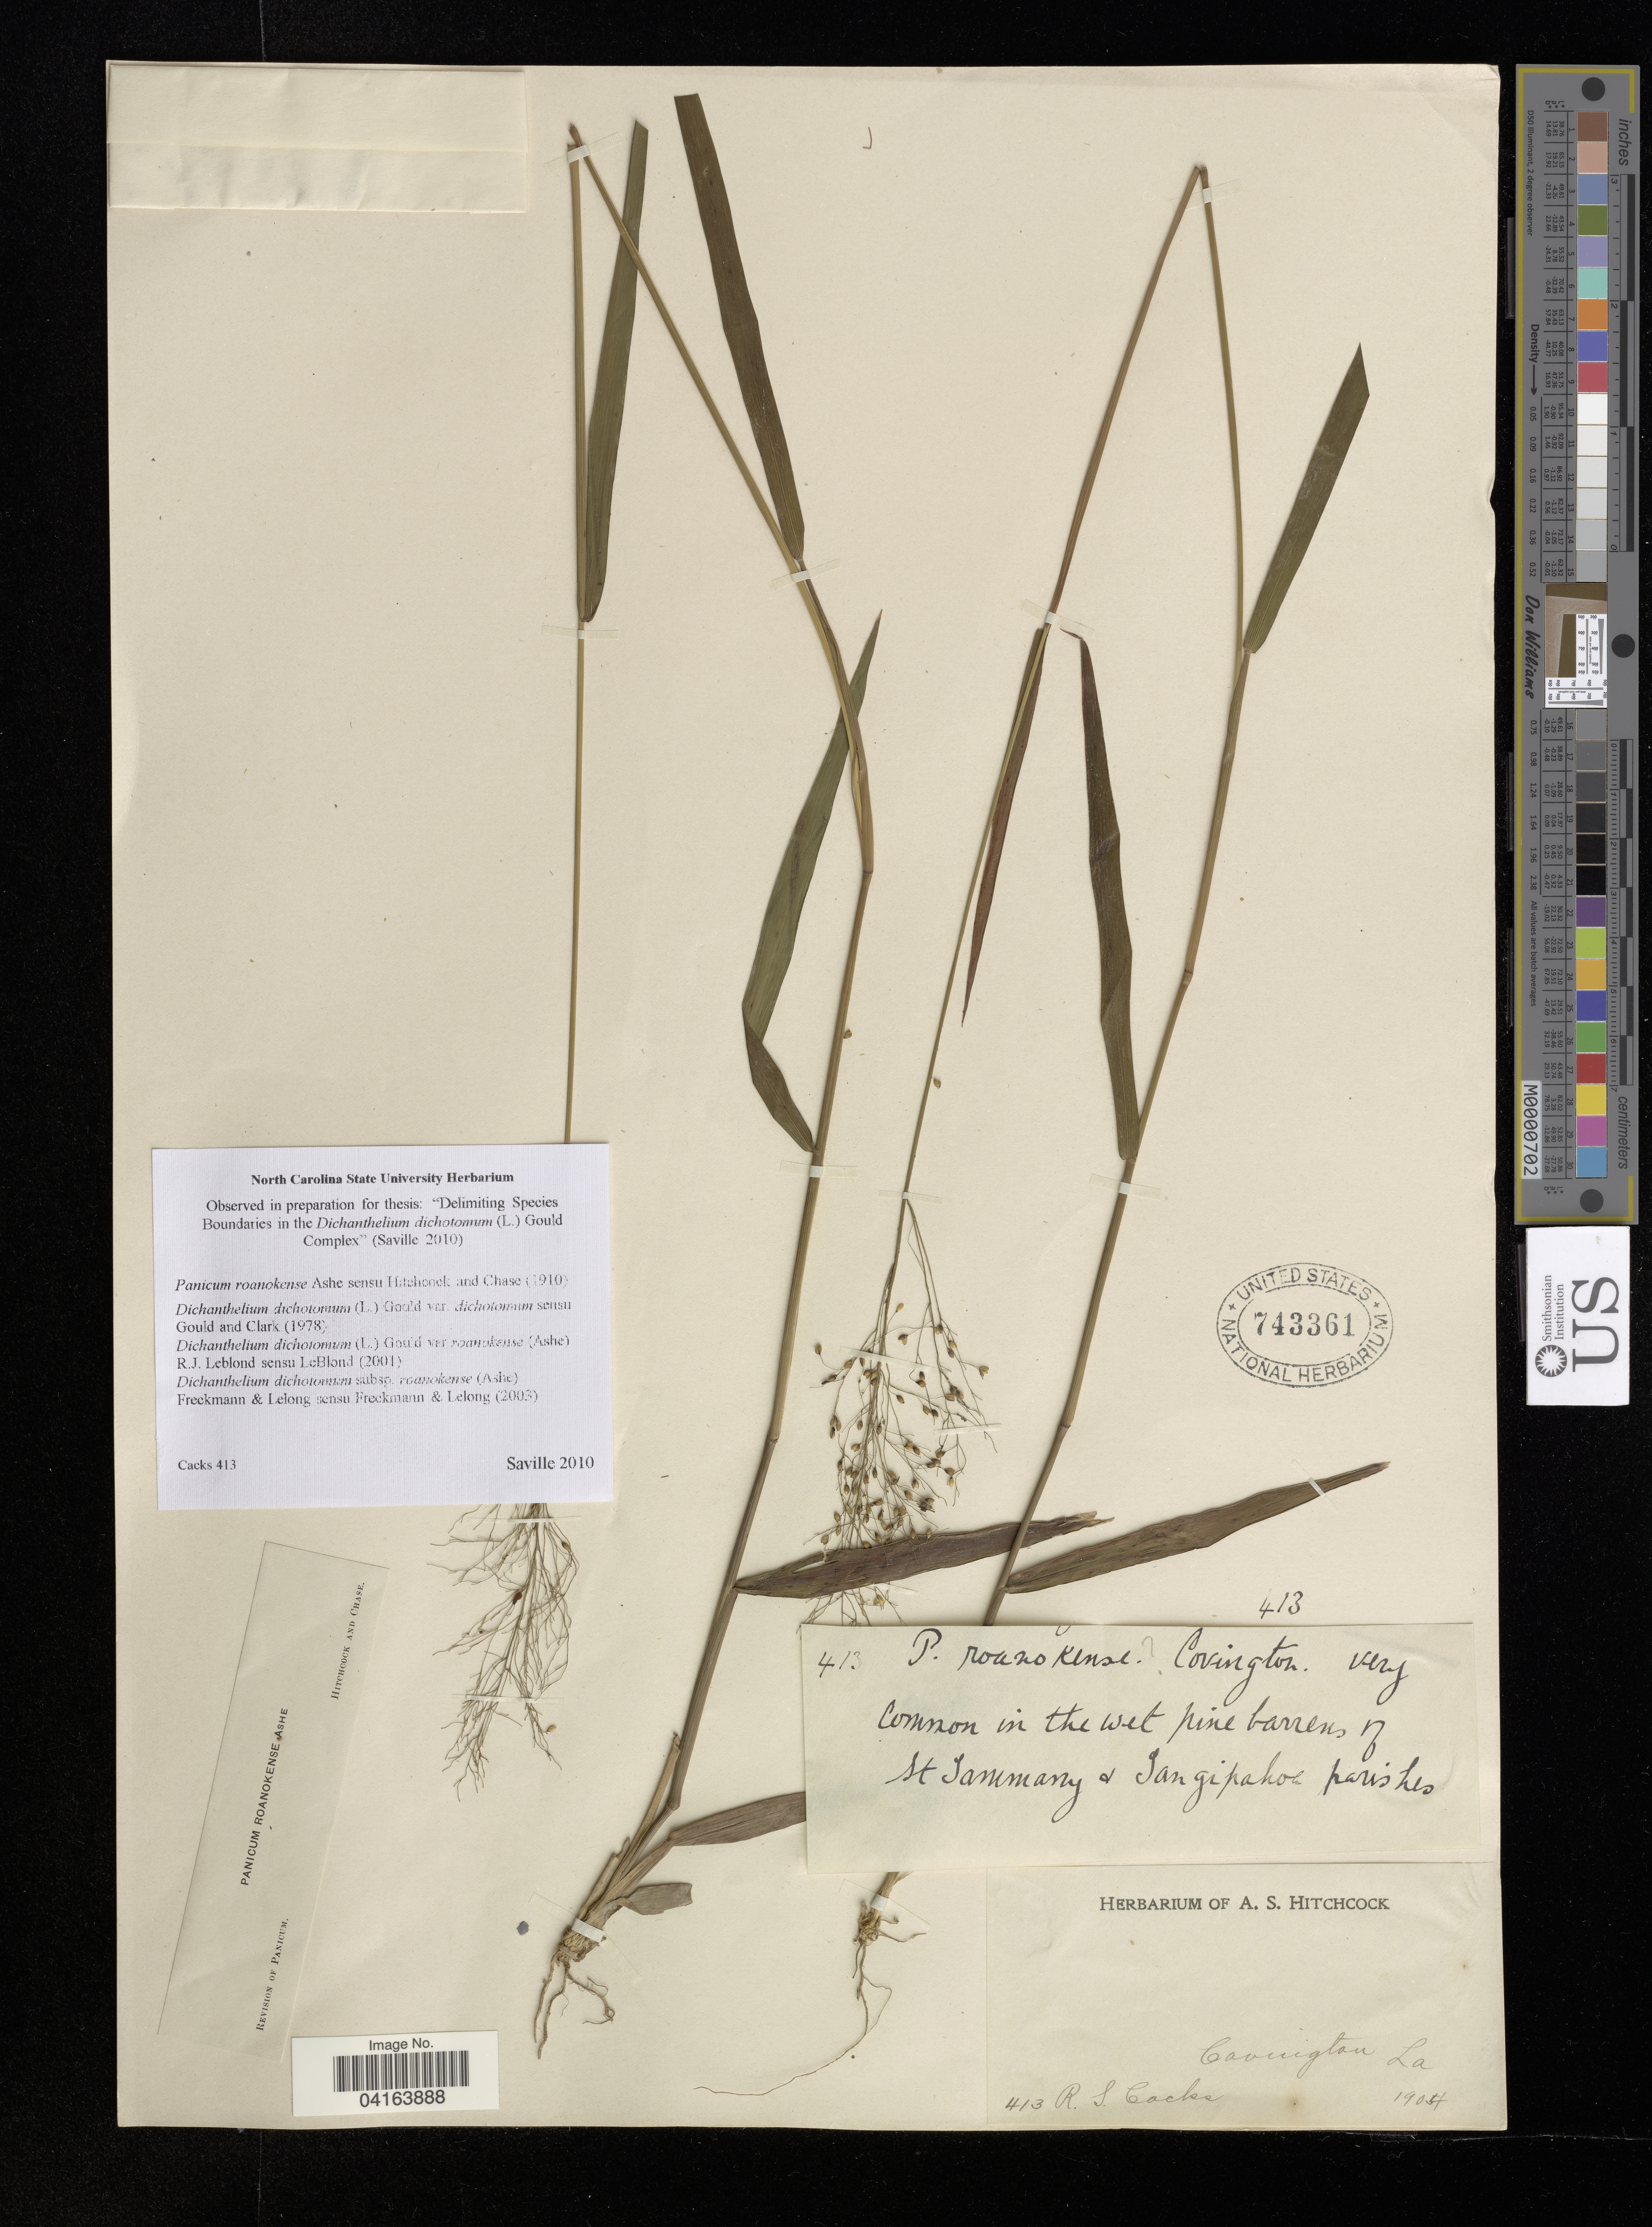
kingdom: Plantae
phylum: Tracheophyta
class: Liliopsida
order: Poales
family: Poaceae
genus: Dichanthelium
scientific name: Dichanthelium dichotomum subsp. roanokense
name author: (Ashe) LeBlond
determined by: Saville, A. C., (NCSC), North Carolina State University (UNITED STATES)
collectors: R. Cocks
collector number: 413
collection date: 1904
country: United States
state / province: Louisiana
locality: Cavington.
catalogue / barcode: US 743361